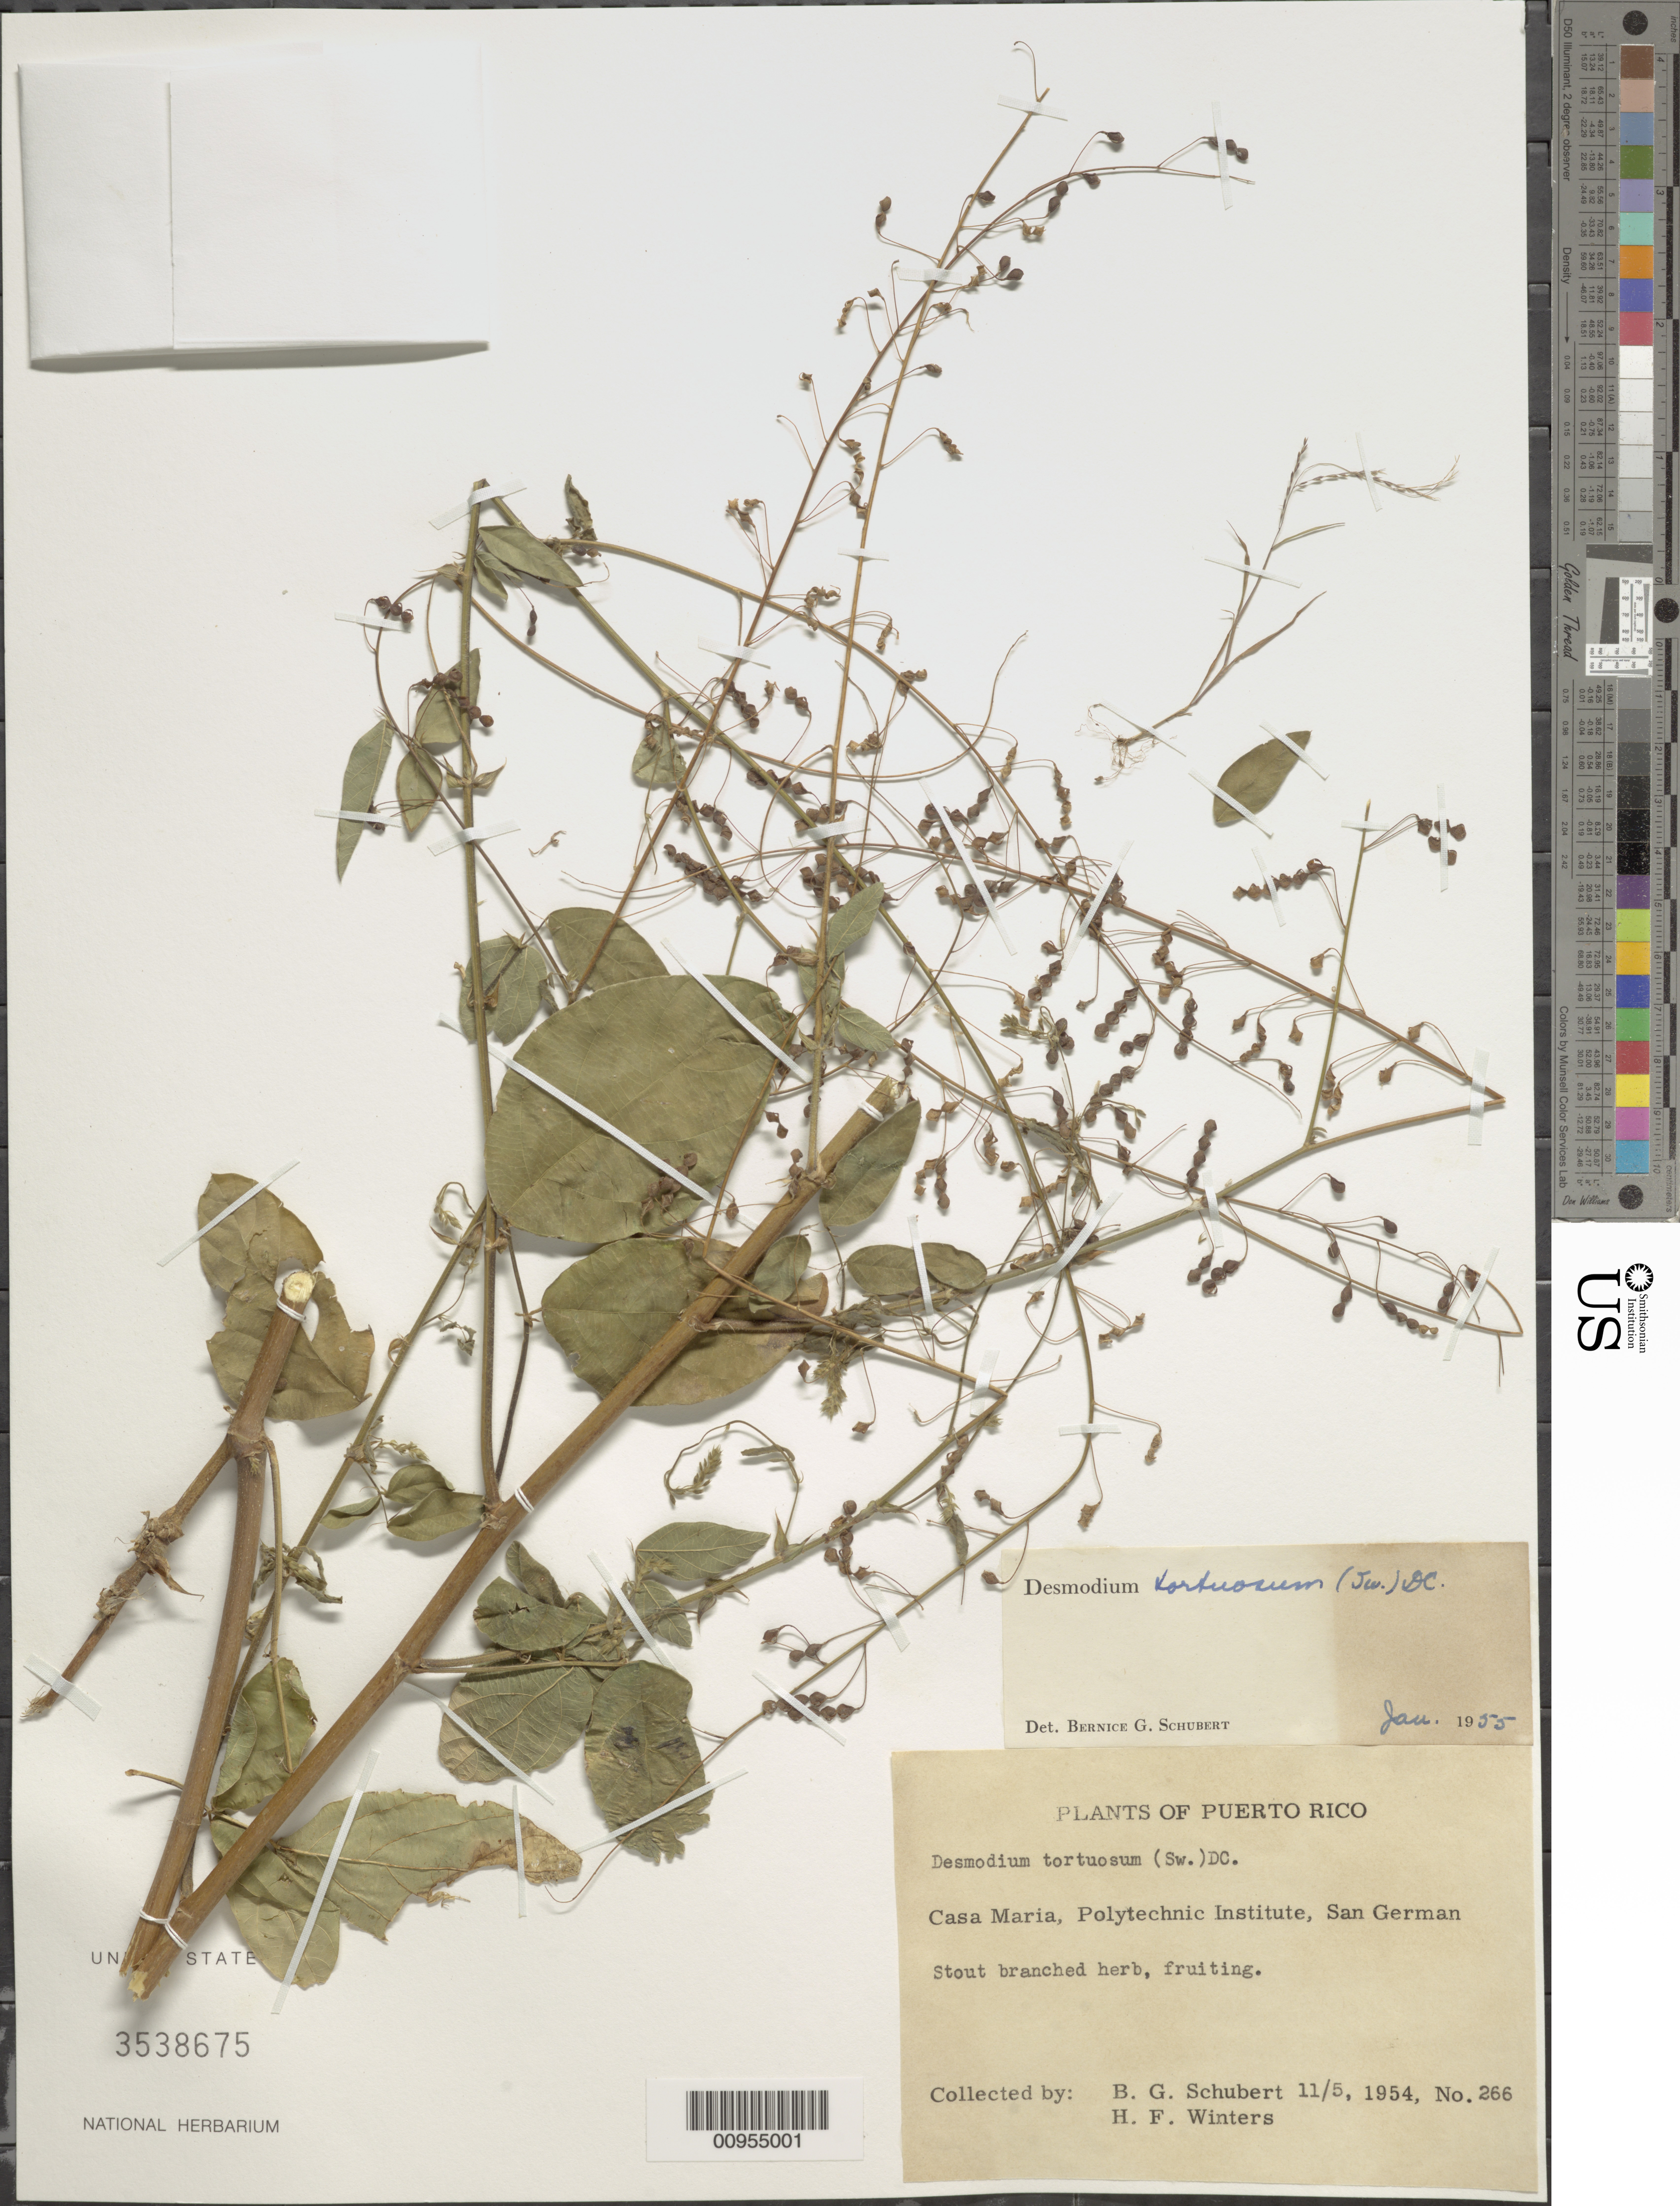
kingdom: Plantae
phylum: Tracheophyta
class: Magnoliopsida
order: Fabales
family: Fabaceae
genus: Desmodium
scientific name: Desmodium tortuosum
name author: (Sw.) DC.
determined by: Schubert, Bernice G.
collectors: B. Schubert & H. Winters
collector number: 264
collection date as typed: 05 Nov 1954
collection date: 1954-11-05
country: Puerto Rico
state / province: San Germán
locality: Casa Maria, Polytechnic Institute.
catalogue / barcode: US 3538675